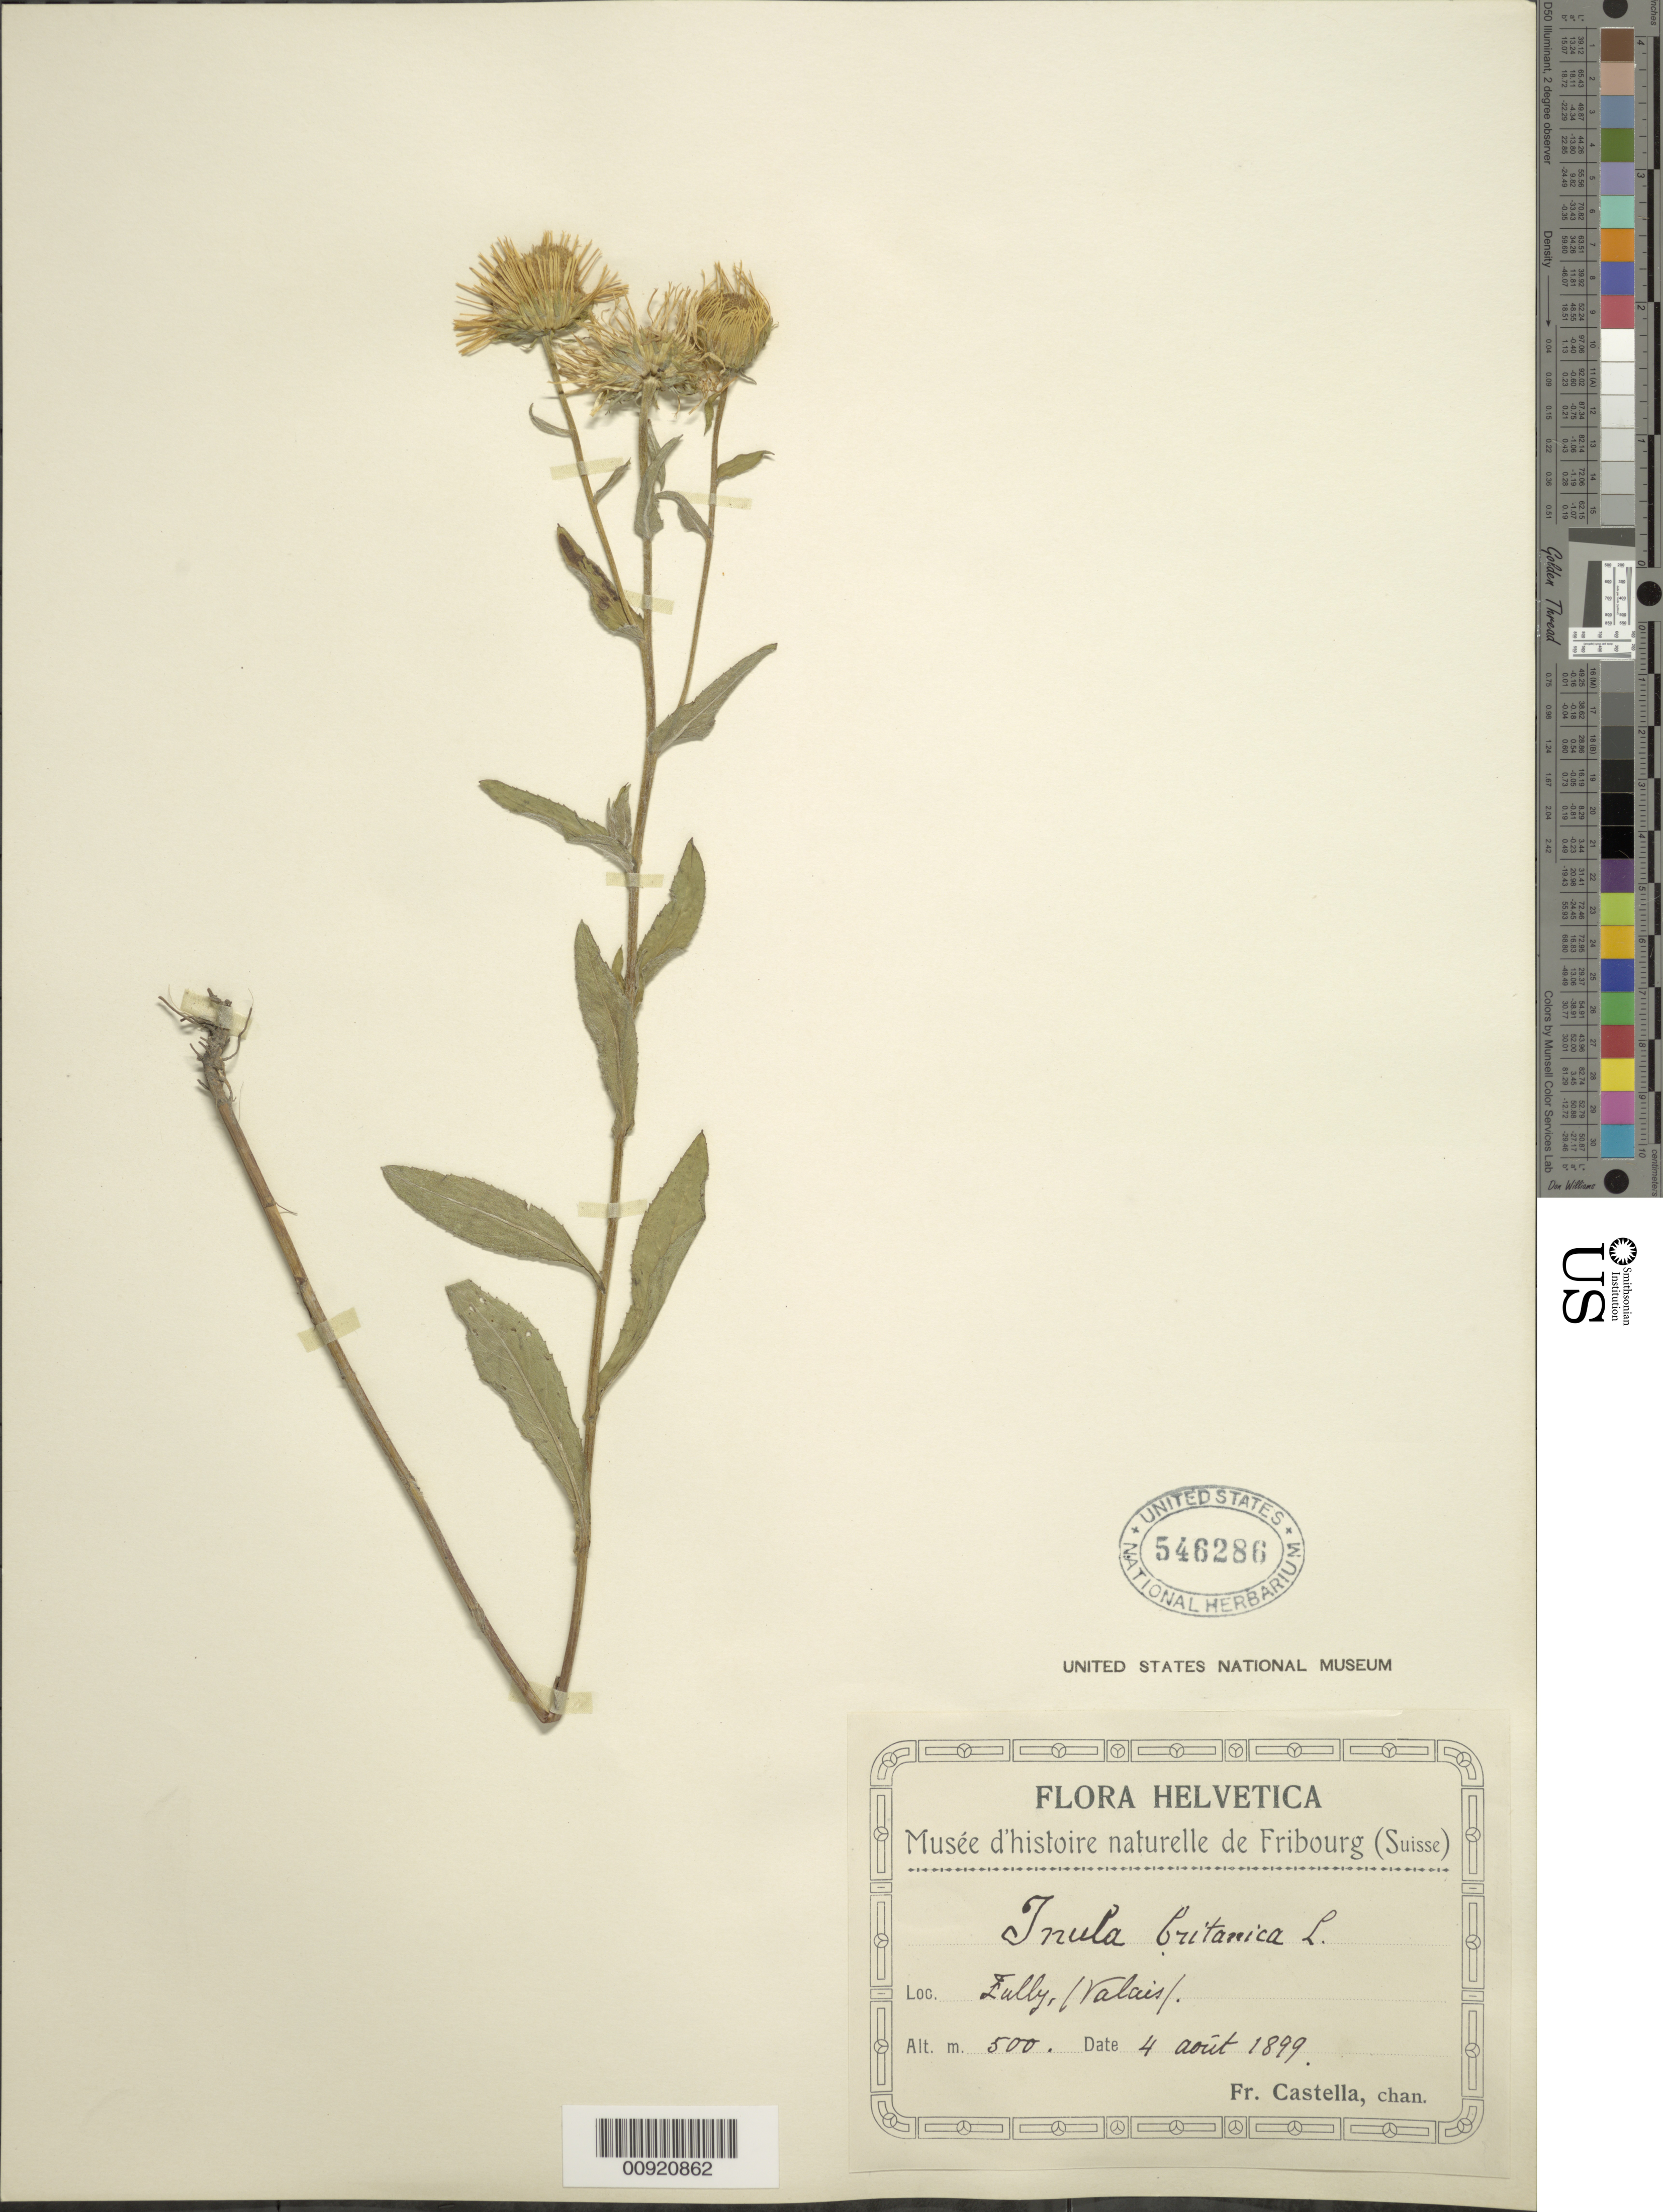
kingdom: Plantae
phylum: Tracheophyta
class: Magnoliopsida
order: Asterales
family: Asteraceae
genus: Inula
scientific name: Inula britannica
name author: L.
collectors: Fr. Castella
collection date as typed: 04 Aug 1899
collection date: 1899-08-04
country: Switzerland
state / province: Valais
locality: Tully, Valais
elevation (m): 500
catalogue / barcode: US 546286